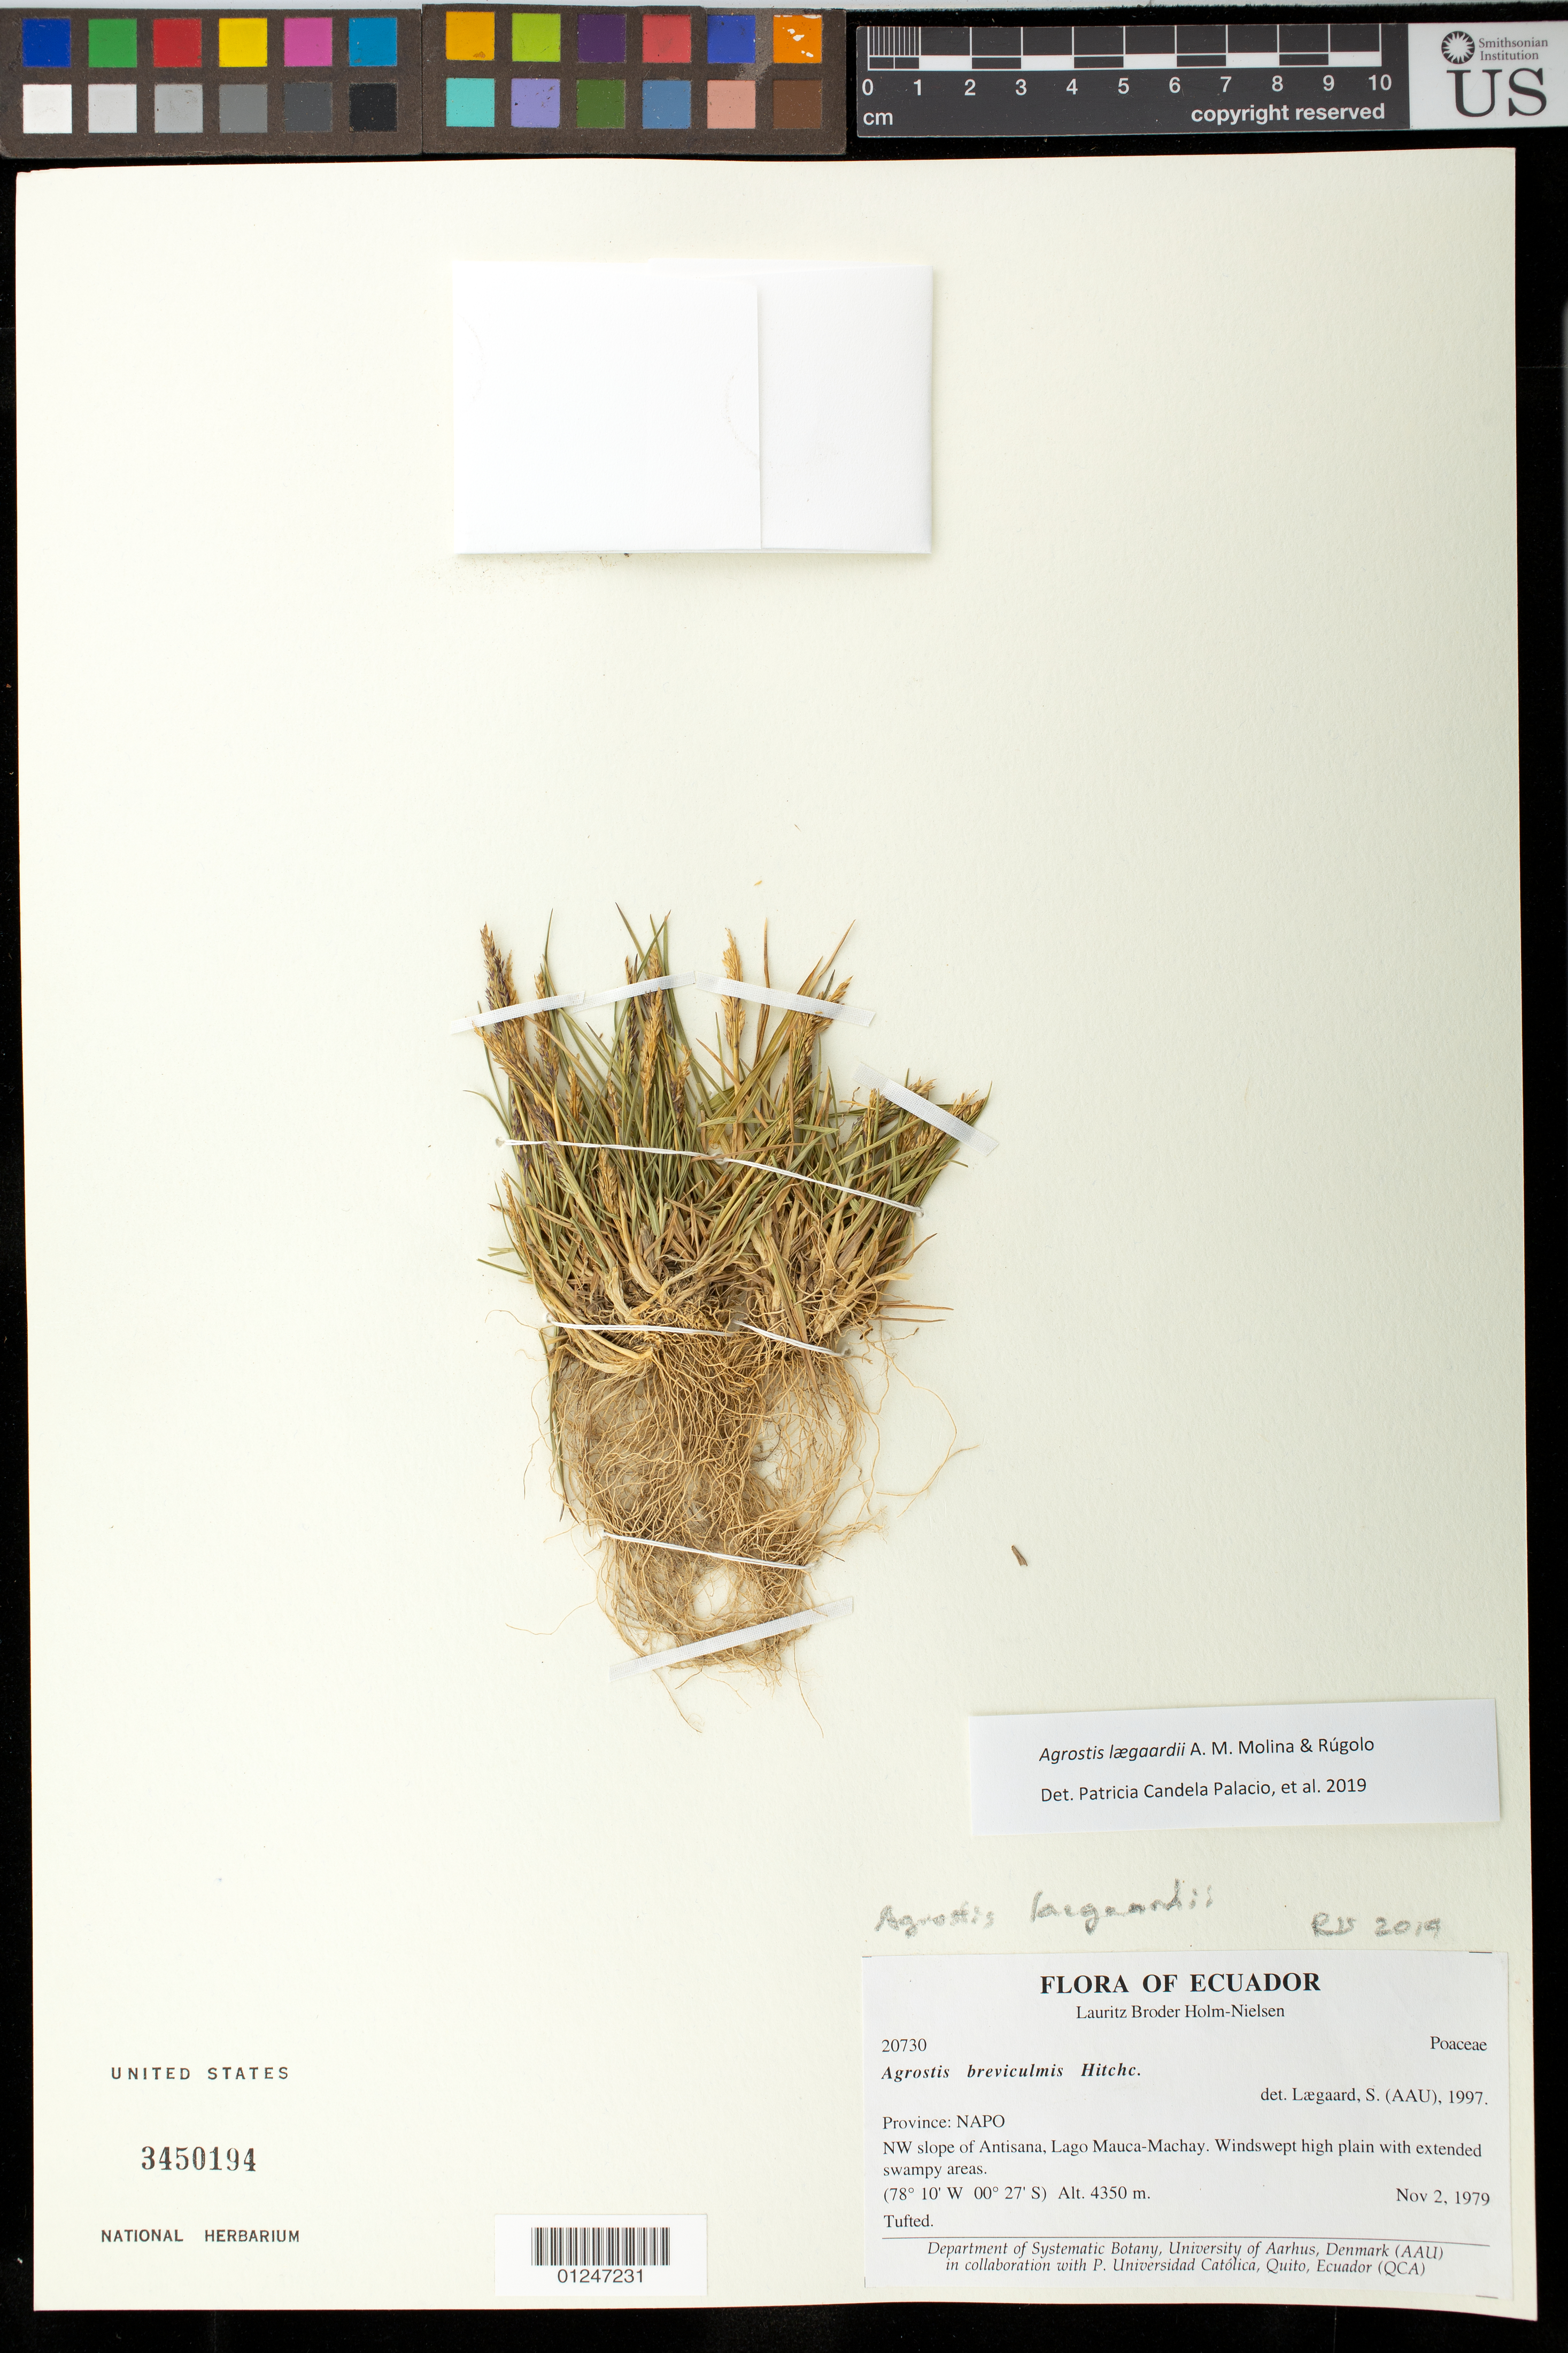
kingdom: Plantae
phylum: Tracheophyta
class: Liliopsida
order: Poales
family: Poaceae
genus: Agrostis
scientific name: Agrostis laegaardii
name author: (Walter) A.M. Molina & Rúgolo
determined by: Molina, Ana M.; Rúgolo de Agrasar, Z. E.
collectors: L. B. Holm-Nielsen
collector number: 20730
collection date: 1979-11-02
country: Ecuador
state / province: Napo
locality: NW slope of Antisana, Lago Mauca-Machay.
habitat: Windswept high plain with extended swampy areas.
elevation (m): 4350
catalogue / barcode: US 3450194